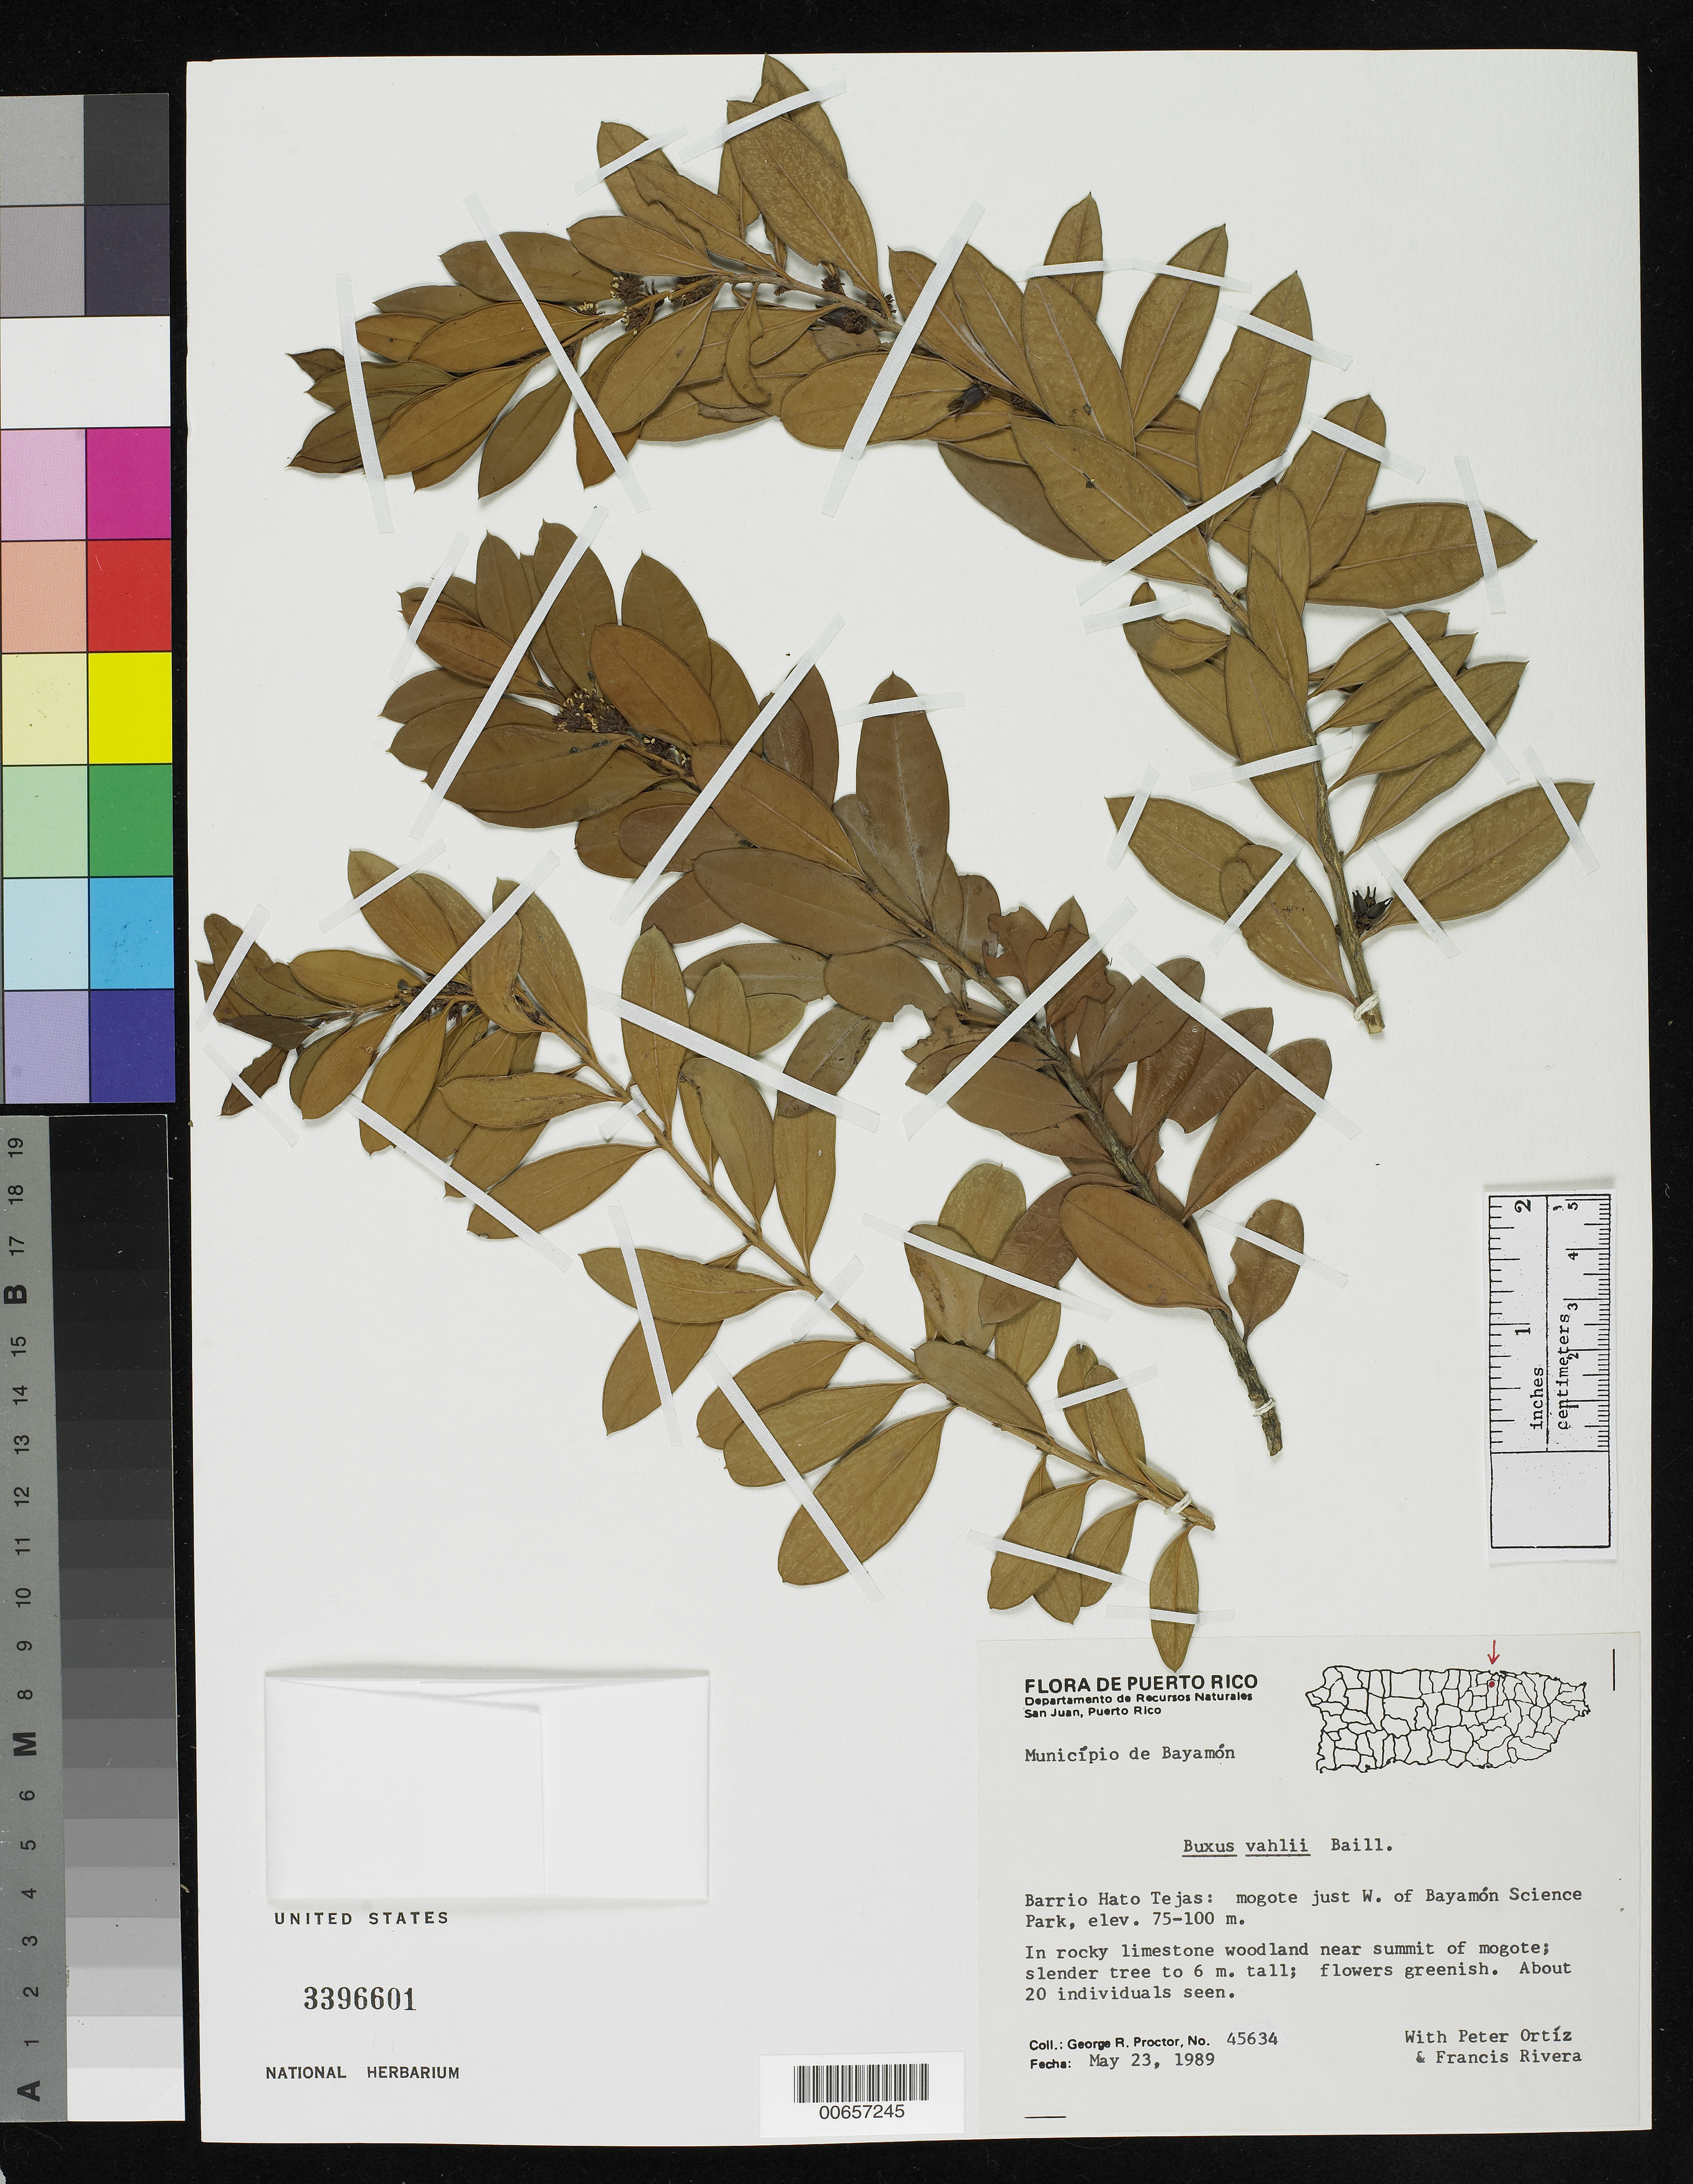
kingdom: Plantae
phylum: Tracheophyta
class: Magnoliopsida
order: Buxales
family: Buxaceae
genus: Buxus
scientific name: Buxus vahlii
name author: Baill.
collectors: G. R. Proctor, P. Ortíz & F. Rivera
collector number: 45634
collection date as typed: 23 May 1989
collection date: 1989-05-23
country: Puerto Rico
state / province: Bayamón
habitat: In rocky limestone woodland near summit of mogote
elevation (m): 75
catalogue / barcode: US 3396601